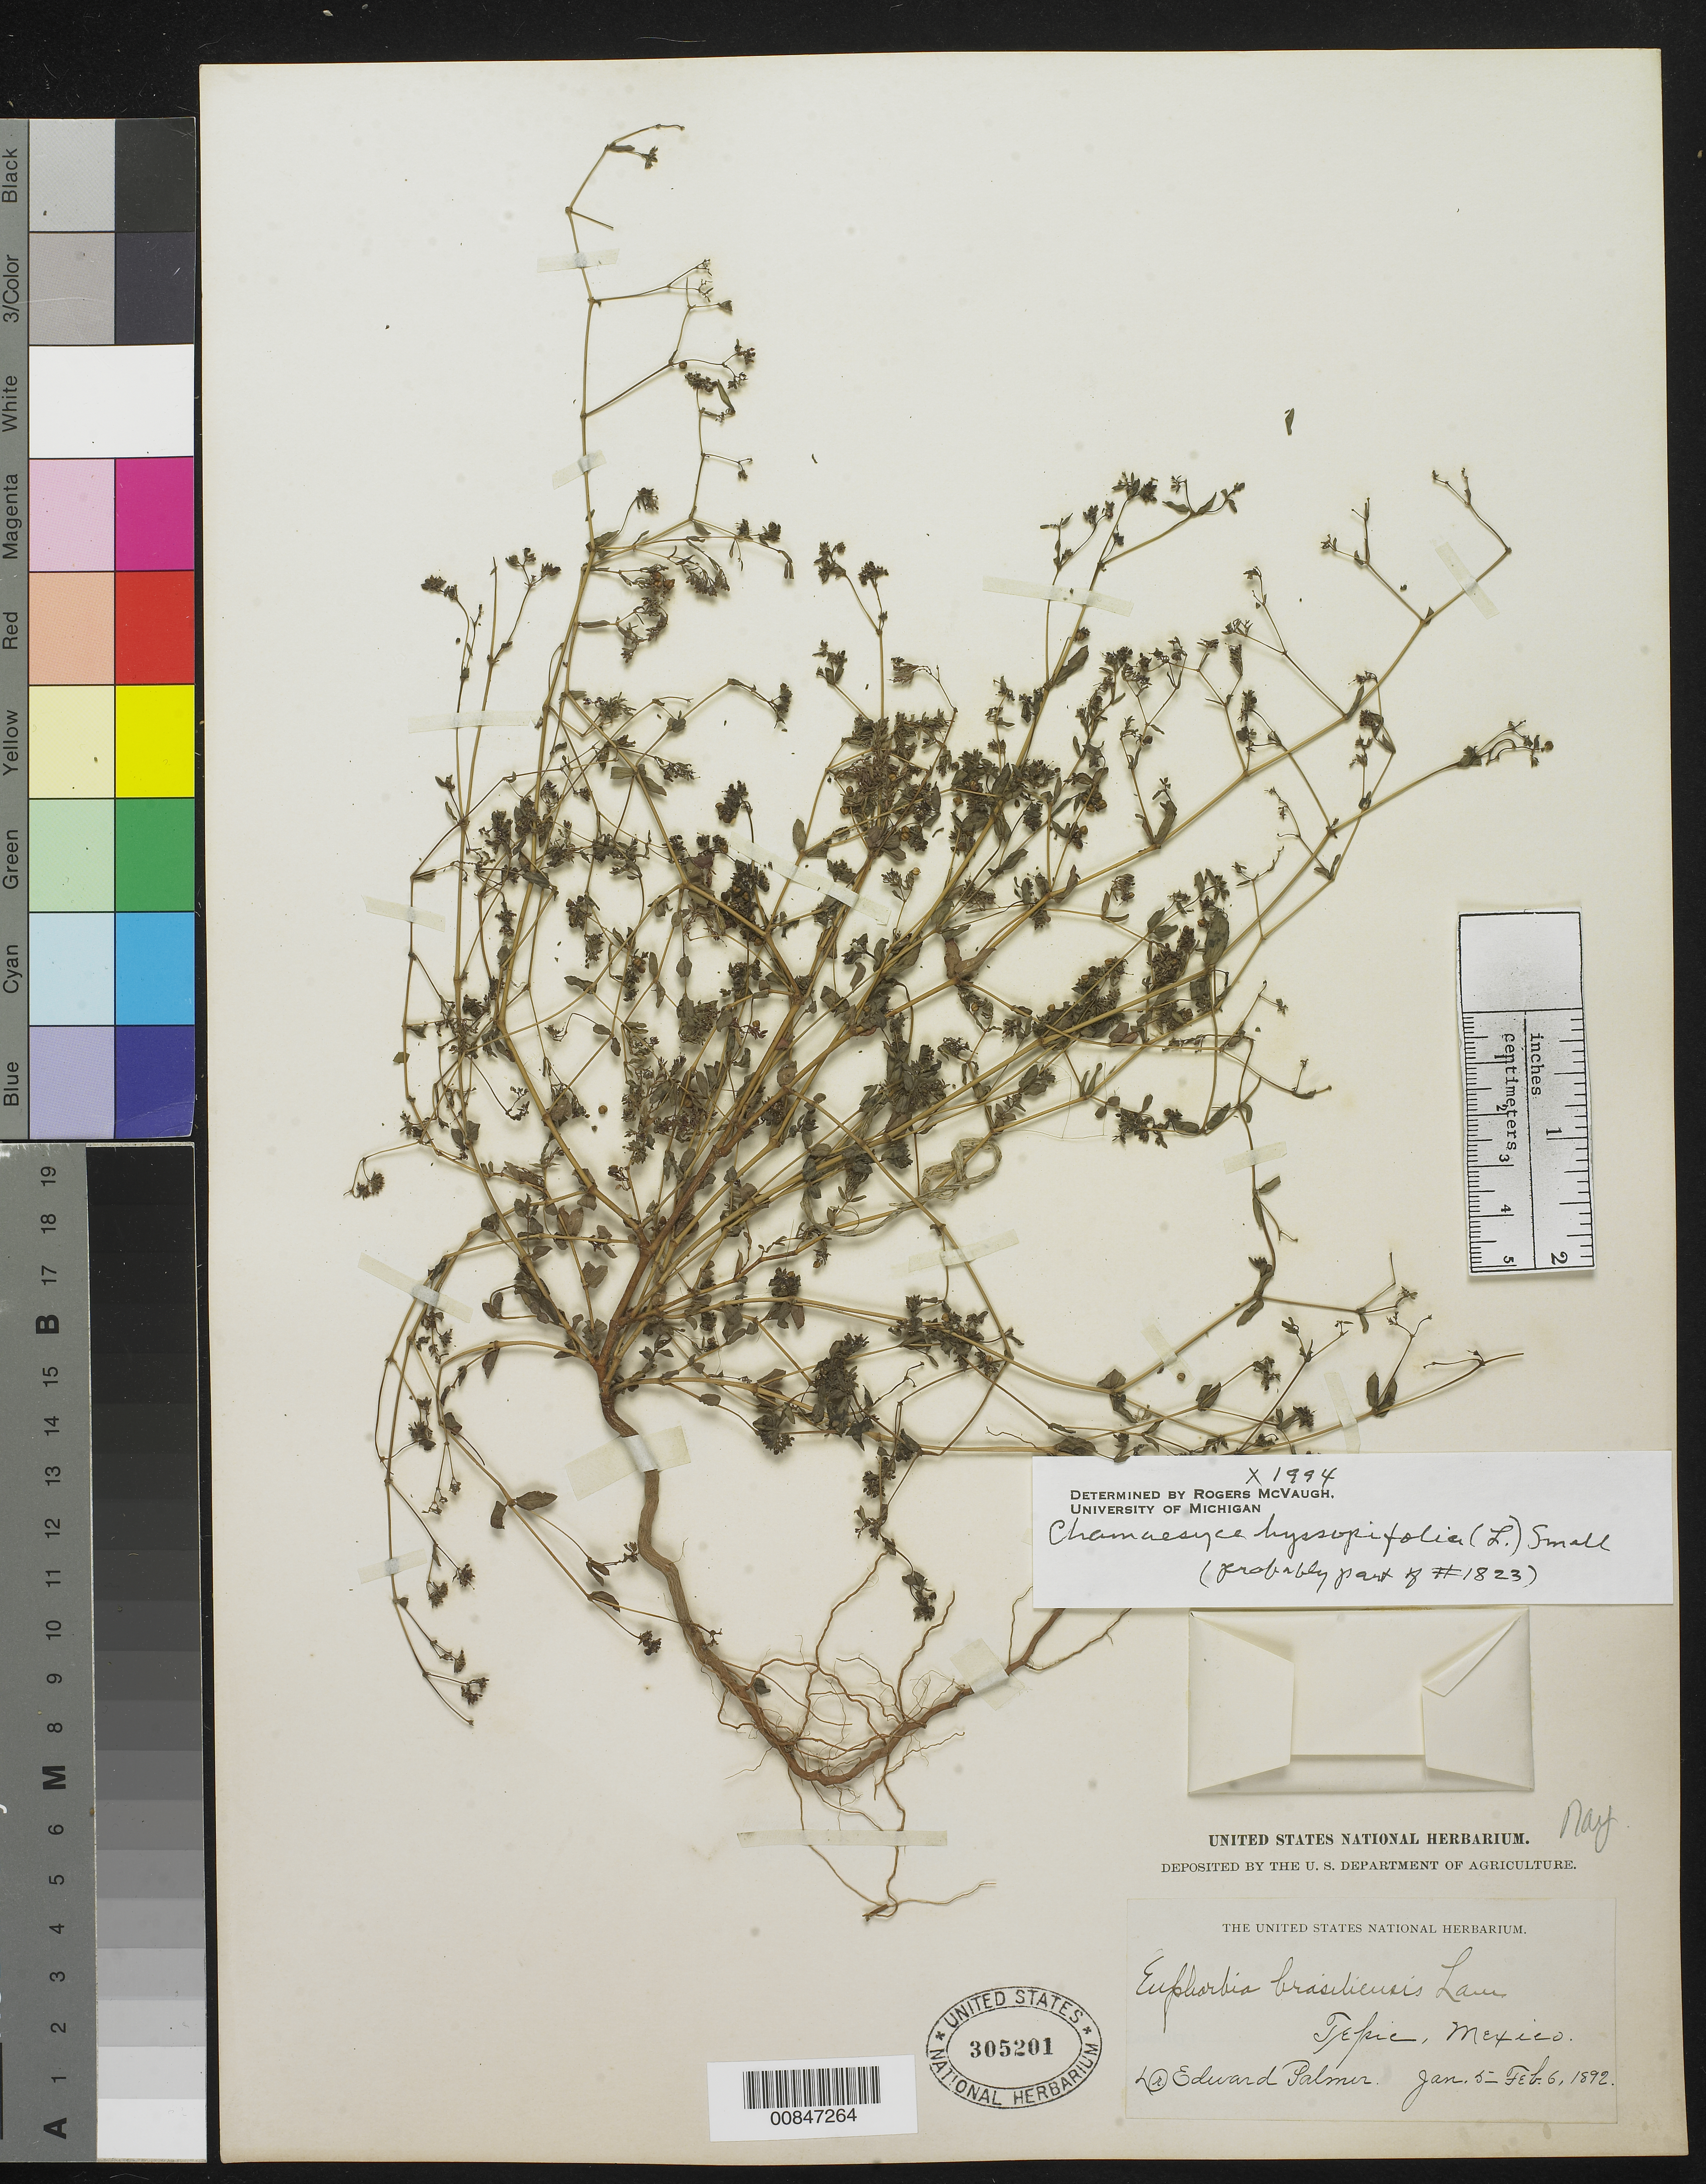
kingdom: Plantae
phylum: Tracheophyta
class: Magnoliopsida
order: Malpighiales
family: Euphorbiaceae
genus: Euphorbia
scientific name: Euphorbia hyssopifolia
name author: L.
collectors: E. Palmer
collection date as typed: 05 Jan 1892 to 06 Feb 1892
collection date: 1892-01-05/1892-02-06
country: Mexico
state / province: Nayarit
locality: Tepic, Nayarit.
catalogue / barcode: US 305201